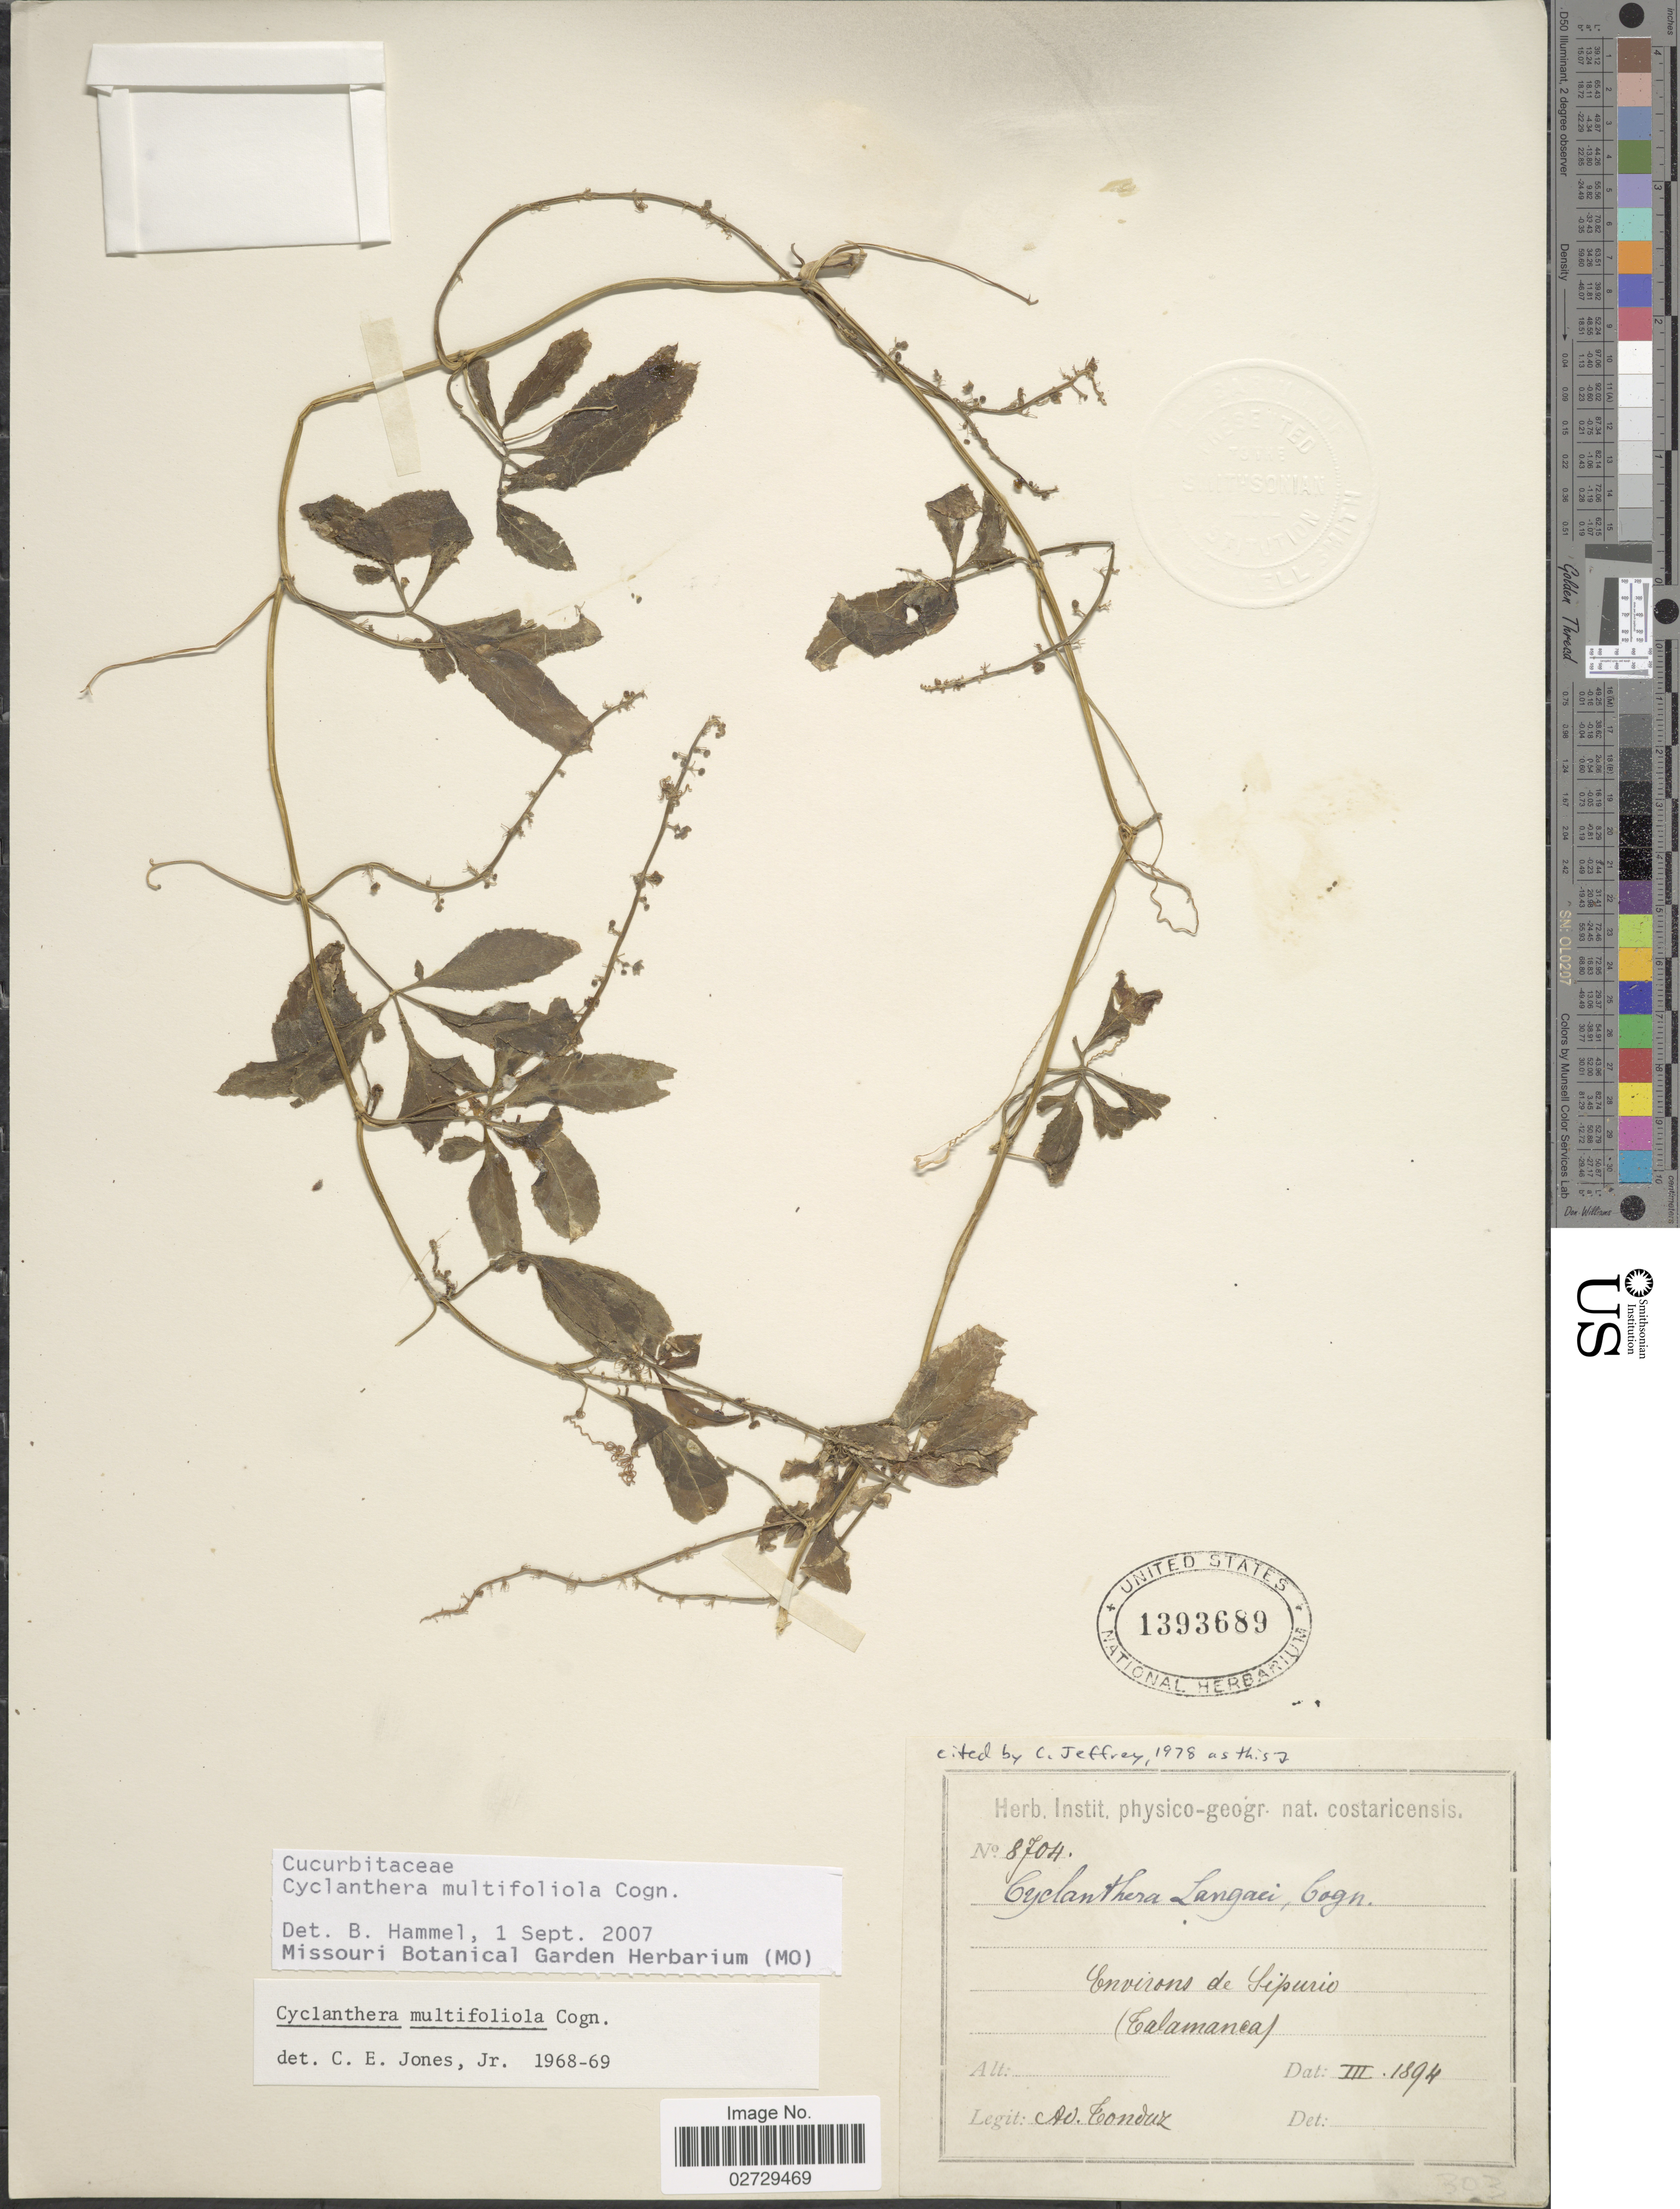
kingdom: Plantae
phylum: Tracheophyta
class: Magnoliopsida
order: Cucurbitales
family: Cucurbitaceae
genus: Cyclanthera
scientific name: Cyclanthera multifoliolata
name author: Cogn.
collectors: A. Tonduz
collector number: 8704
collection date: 1894-03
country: Costa Rica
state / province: Limón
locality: Environs de Sipurio (Talamanca).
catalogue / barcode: US 1393689